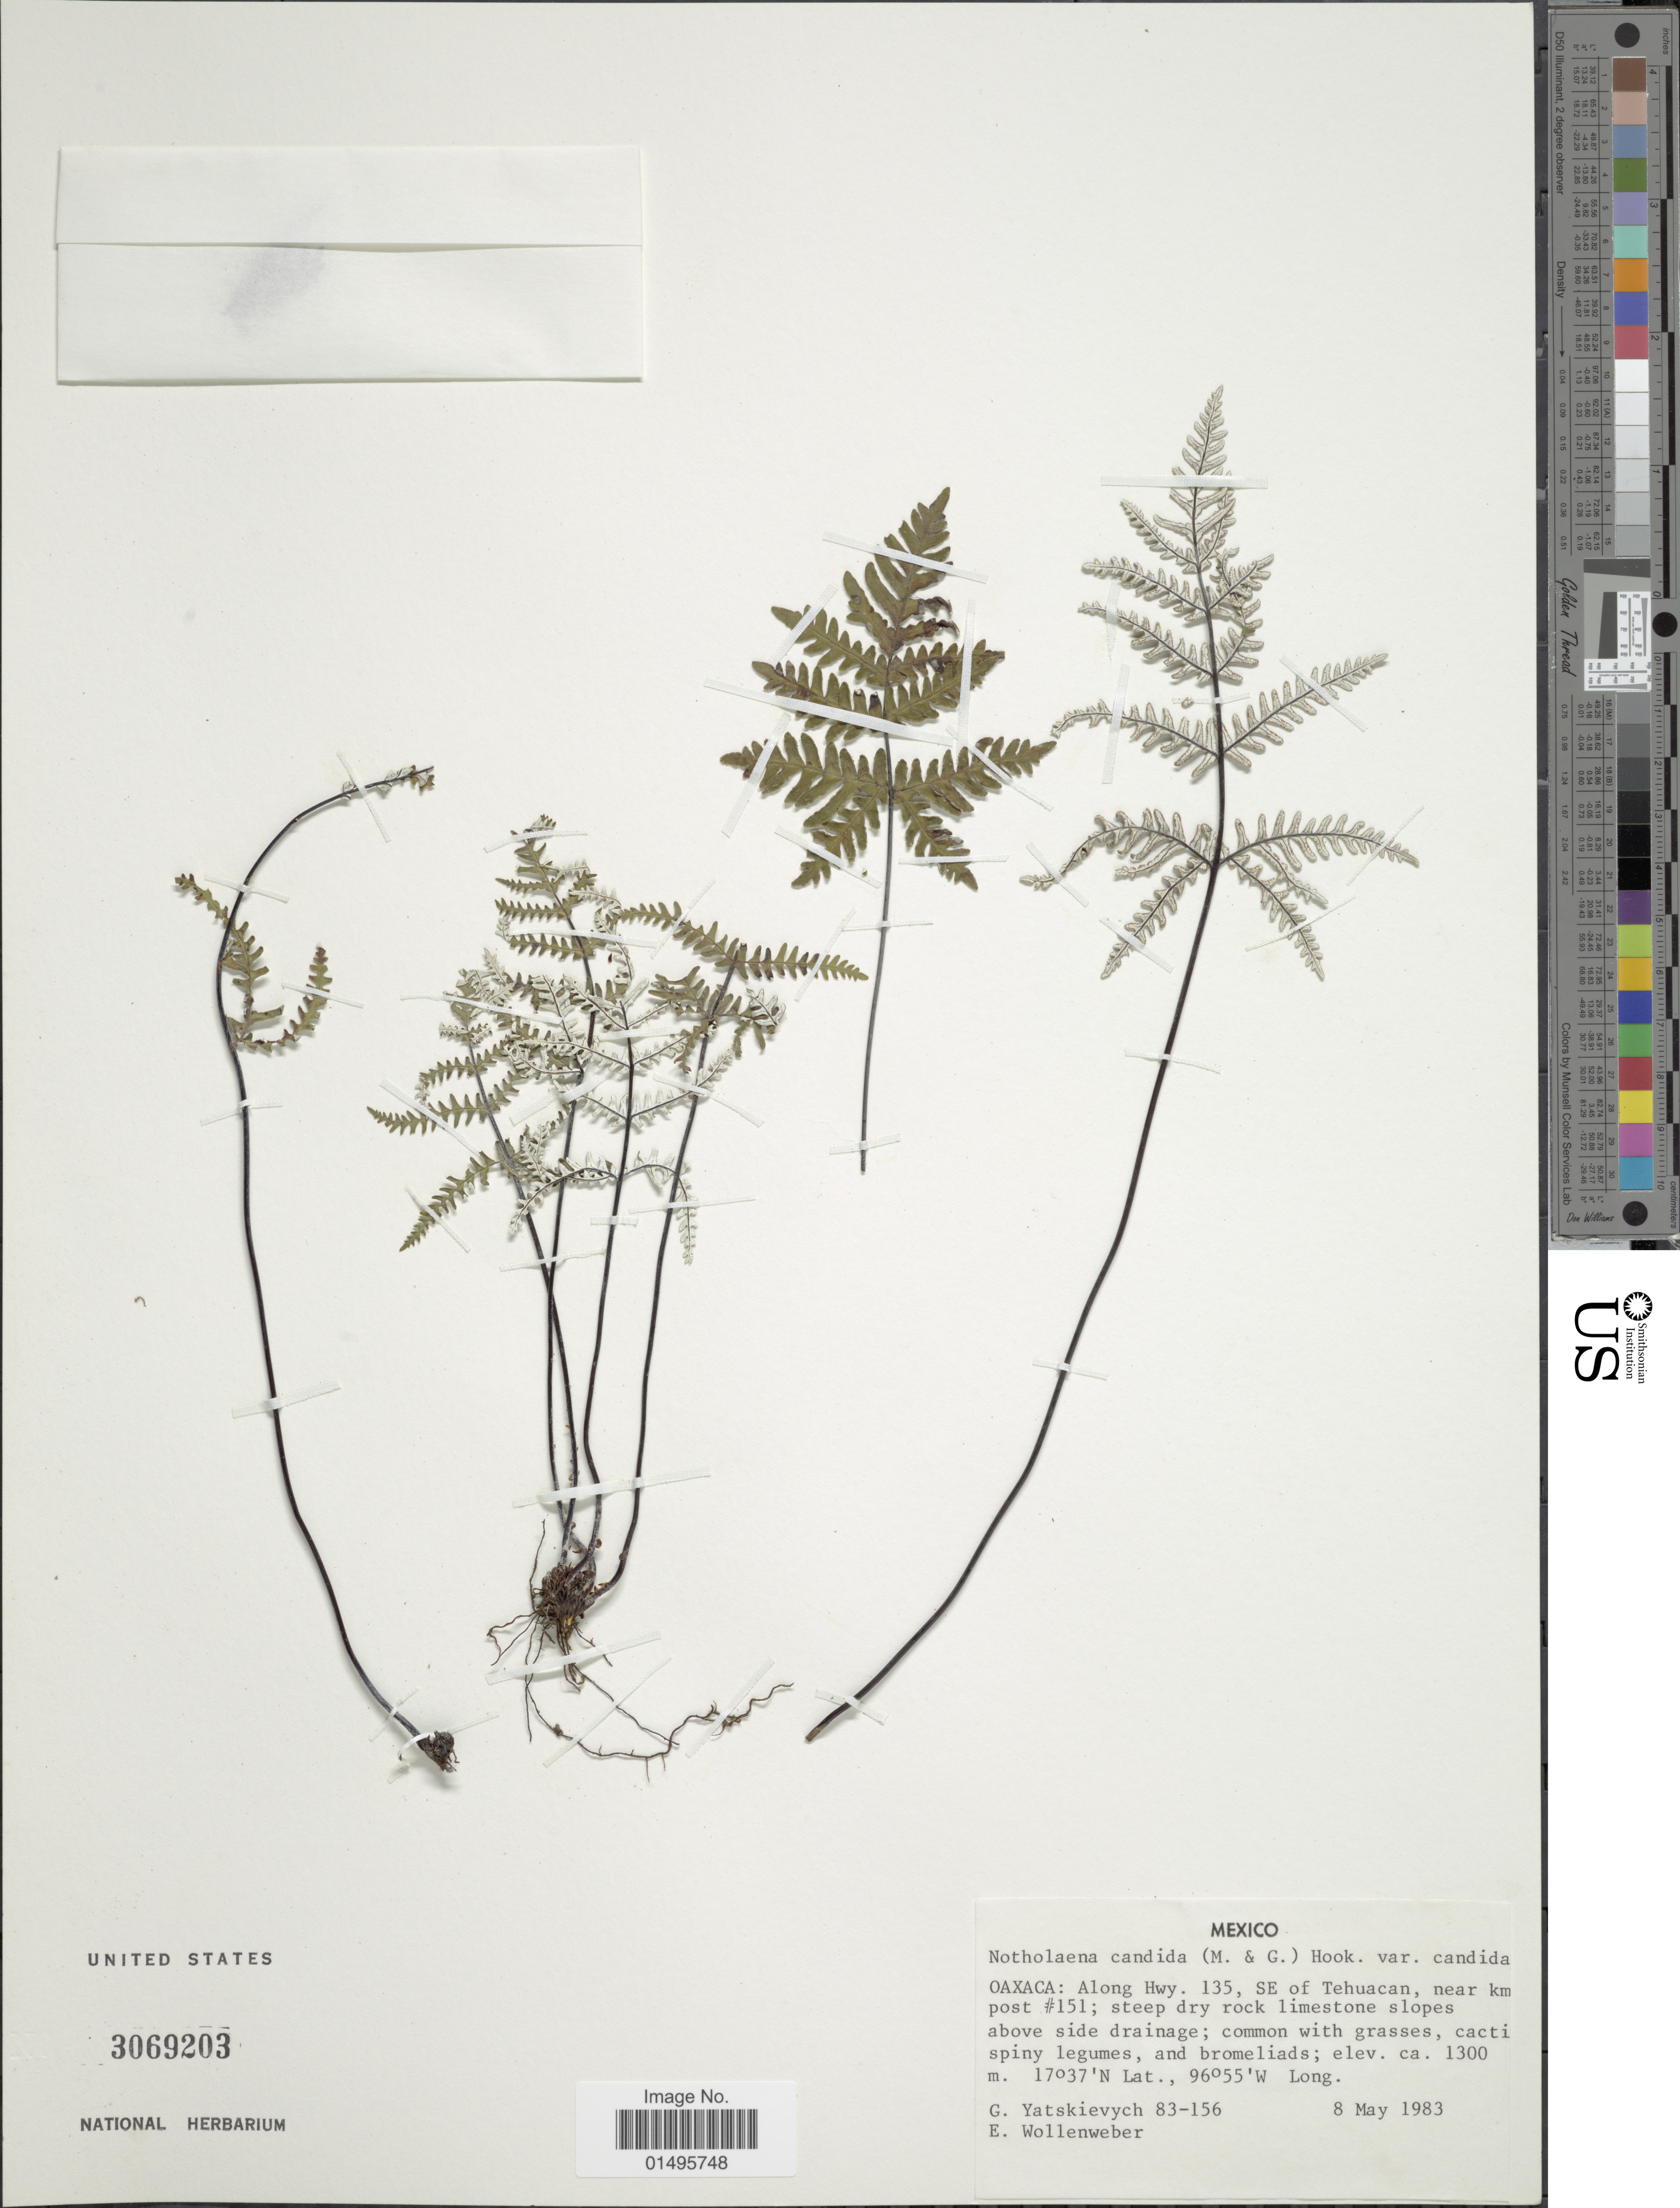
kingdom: Plantae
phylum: Tracheophyta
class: Polypodiopsida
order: Polypodiales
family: Pteridaceae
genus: Notholaena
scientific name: Notholaena candida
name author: (M. Martens) Hook.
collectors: G. Yatskievych & E. Wollenweber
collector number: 83-156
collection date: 1983-05-08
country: Mexico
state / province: Oaxaca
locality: Along Hwy, 135, SE of Tehuacan, near kom post # 151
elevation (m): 1300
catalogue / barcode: US 3069203